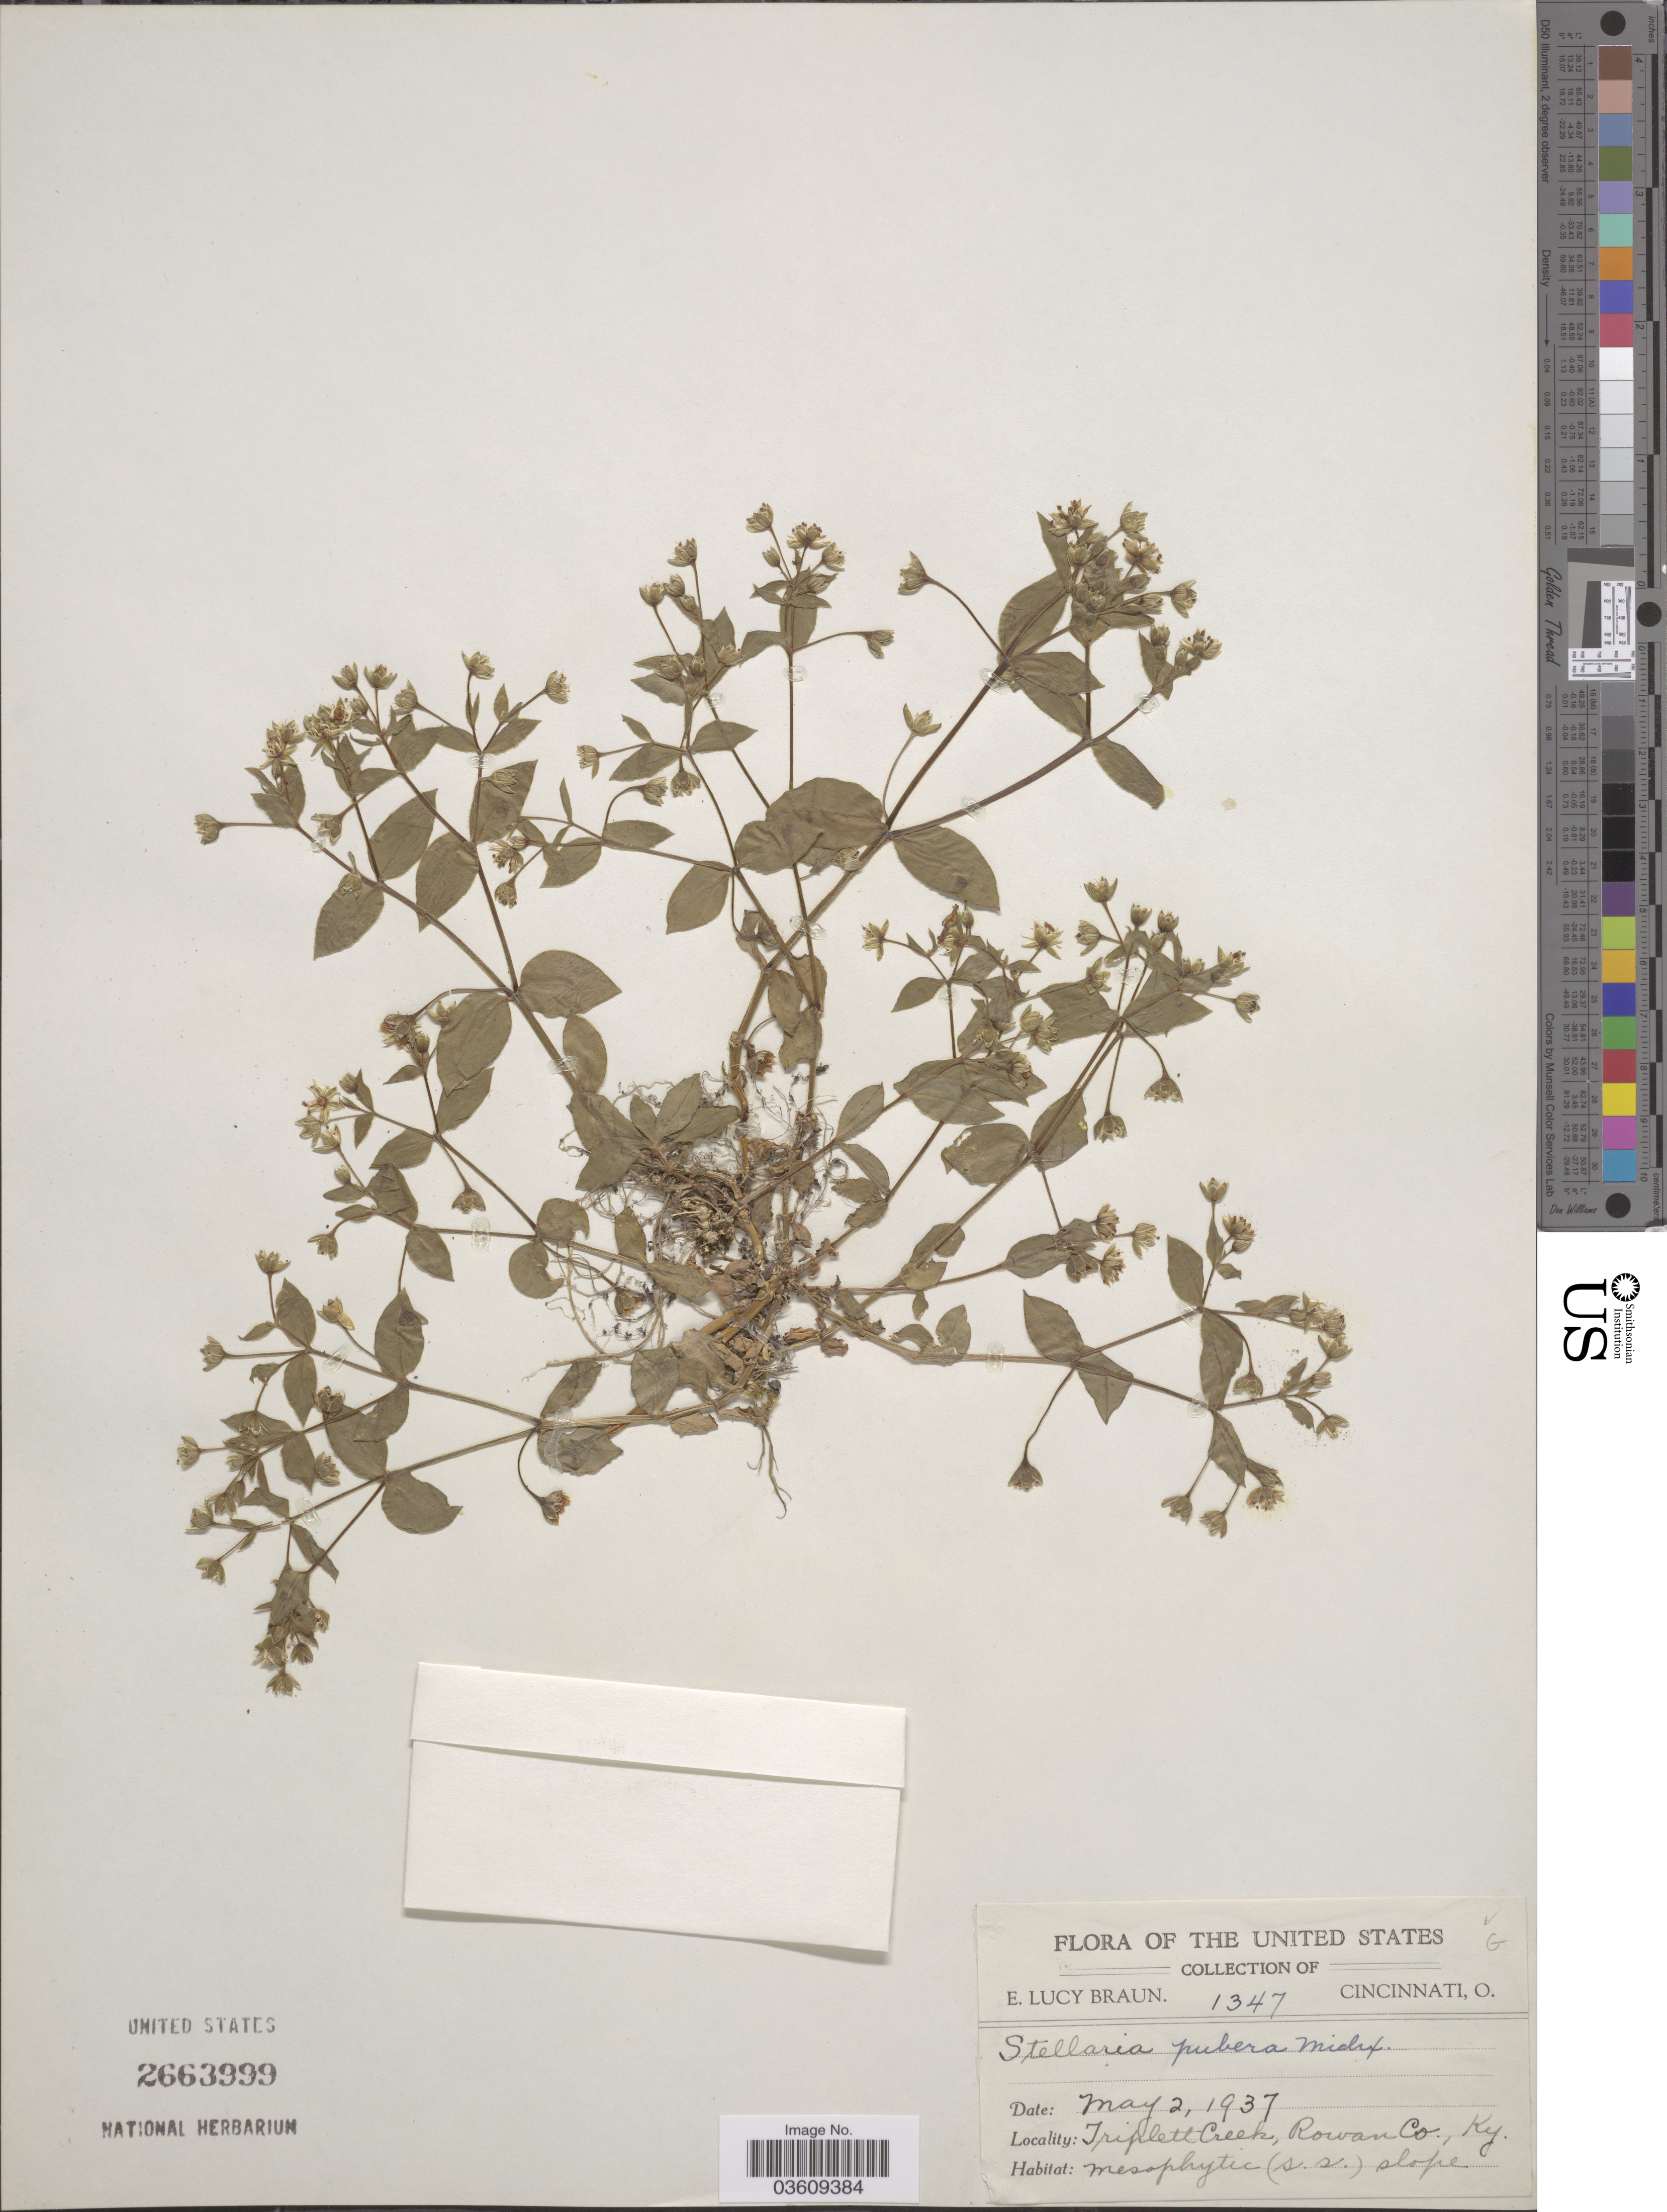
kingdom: Plantae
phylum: Tracheophyta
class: Magnoliopsida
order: Caryophyllales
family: Caryophyllaceae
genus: Stellaria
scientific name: Stellaria pubera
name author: Michx.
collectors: E. L. Braun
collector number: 1347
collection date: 1937-05-02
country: United States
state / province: Kentucky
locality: Triplett Creek, Rowan Co.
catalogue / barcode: US 2663999